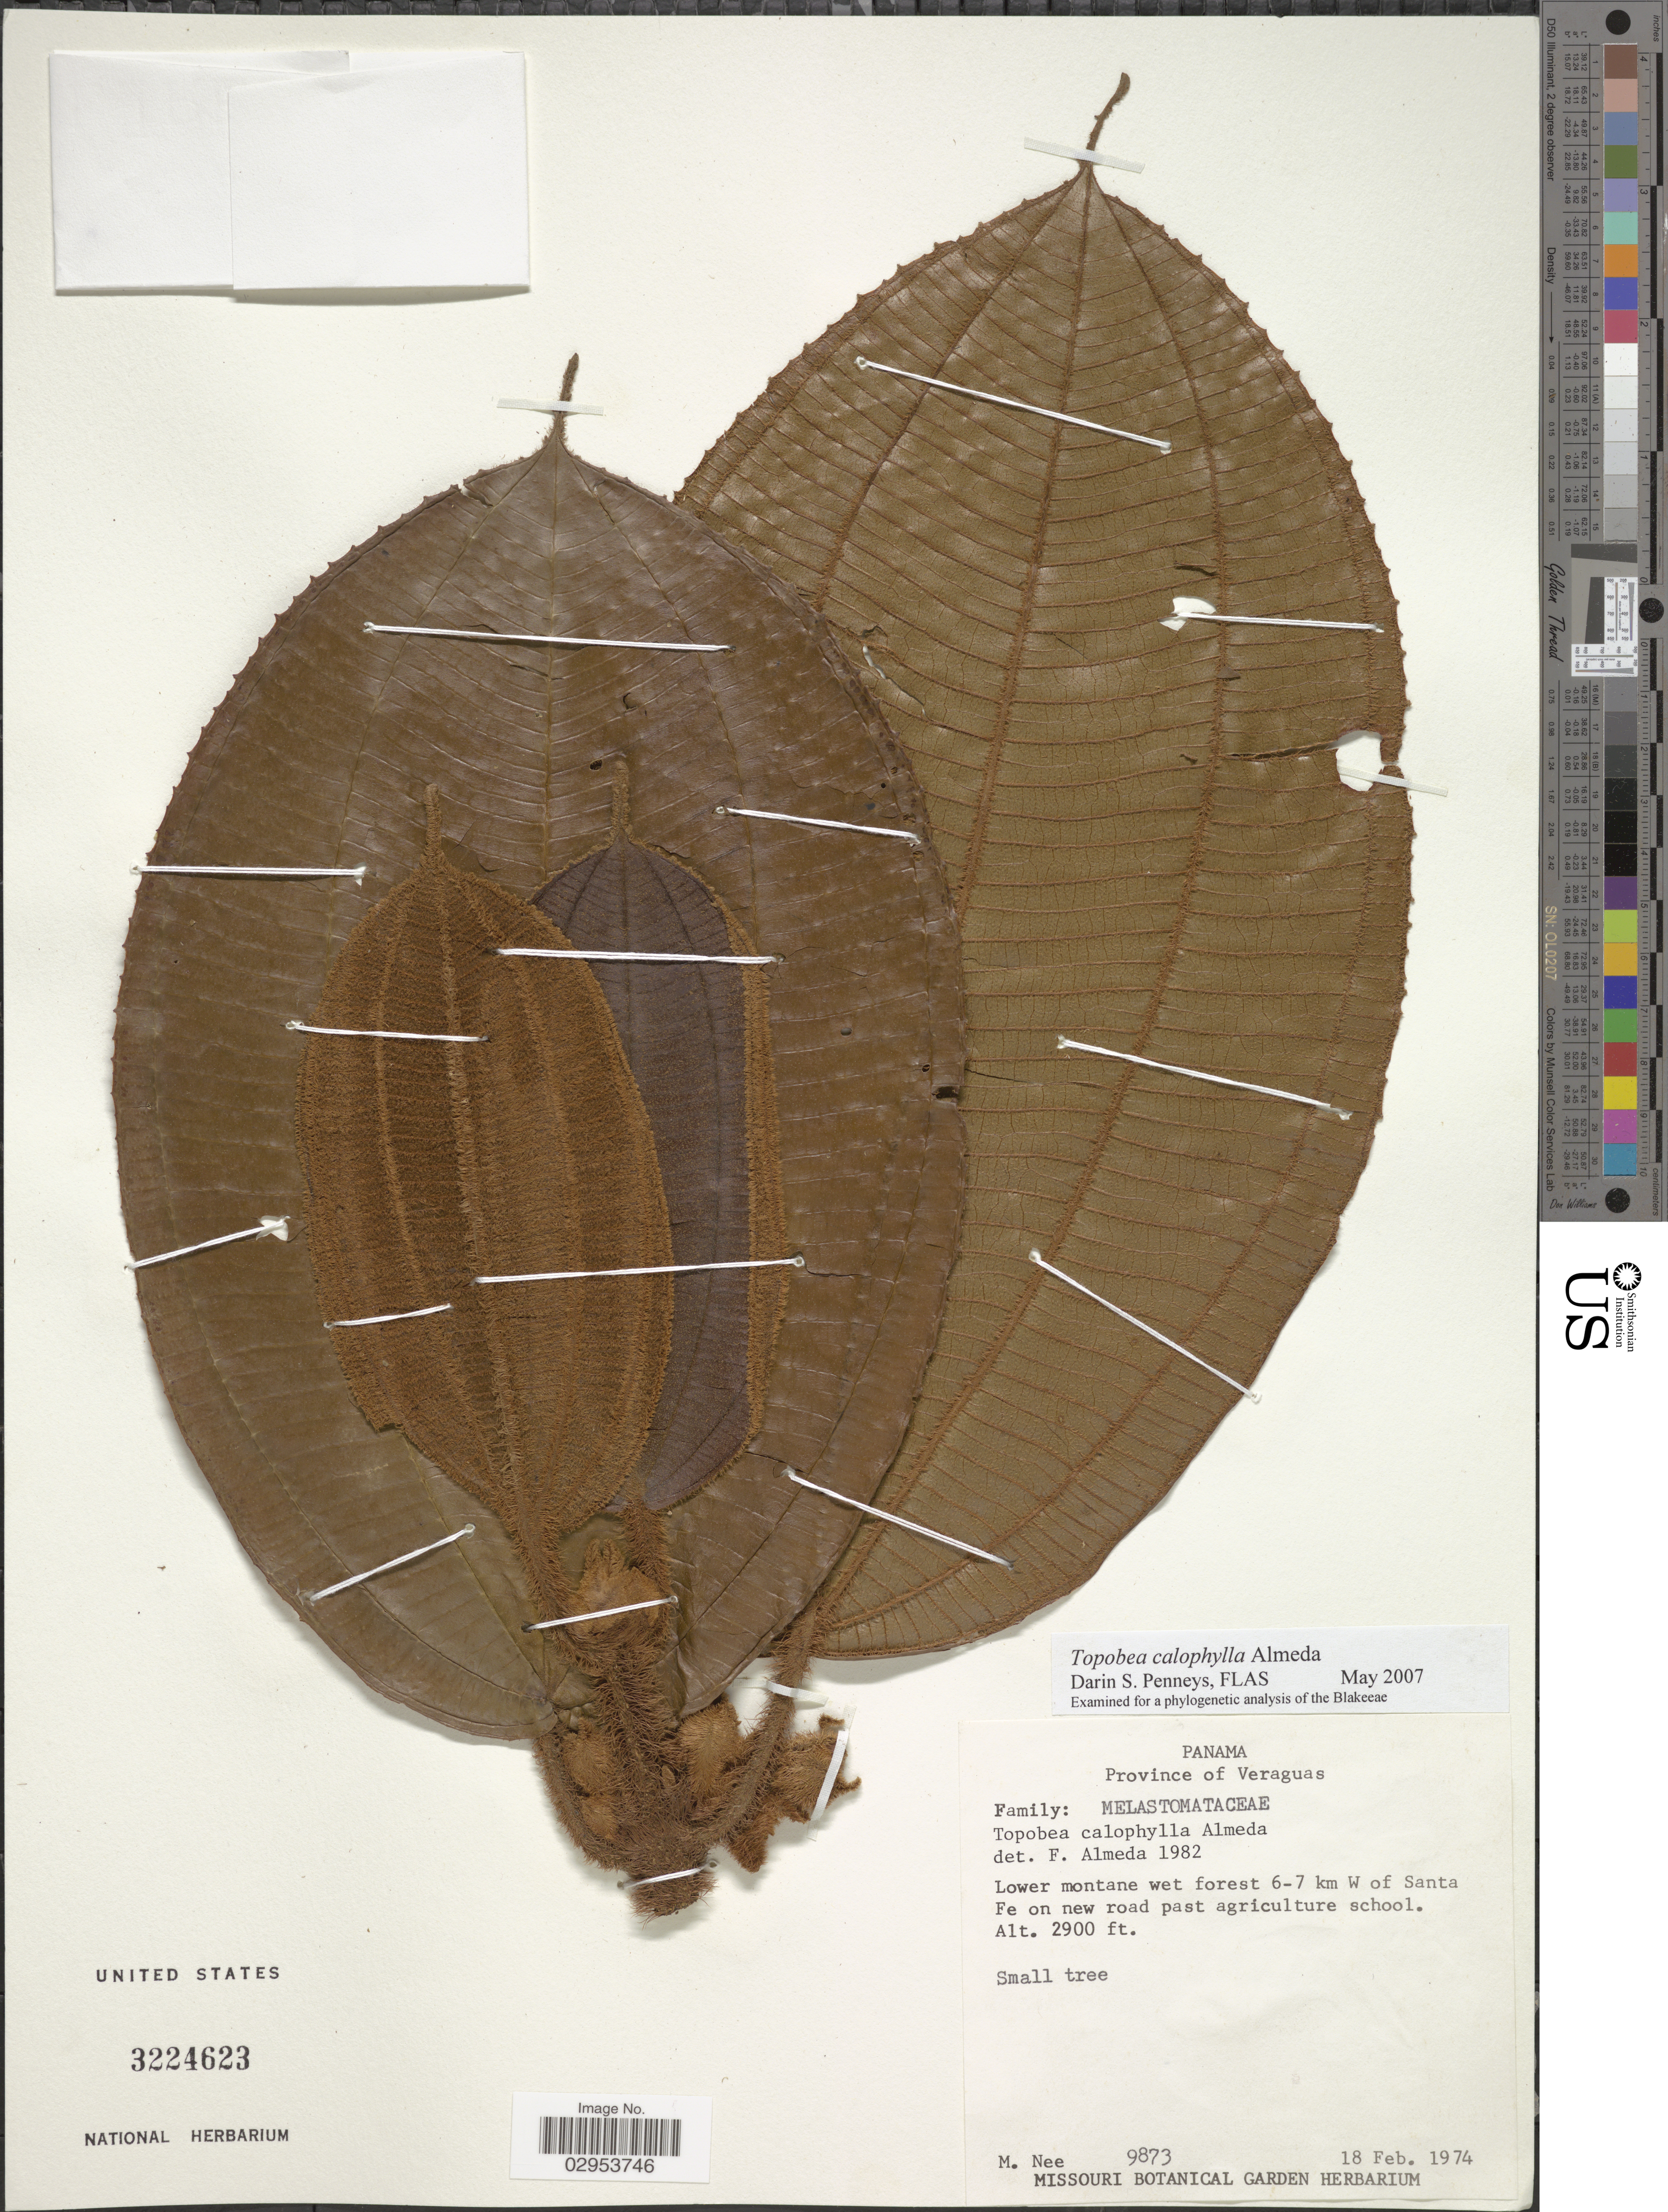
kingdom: Plantae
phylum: Tracheophyta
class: Magnoliopsida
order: Myrtales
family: Melastomataceae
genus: Topobea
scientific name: Topobea calophylla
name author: Almeda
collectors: M. Nee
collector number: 9873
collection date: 1974-02-18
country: Panama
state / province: Veraguas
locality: Lower montane wet forest 6-7 km W of Santa Fe on new road past agriculture school.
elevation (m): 884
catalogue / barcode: US 3224623